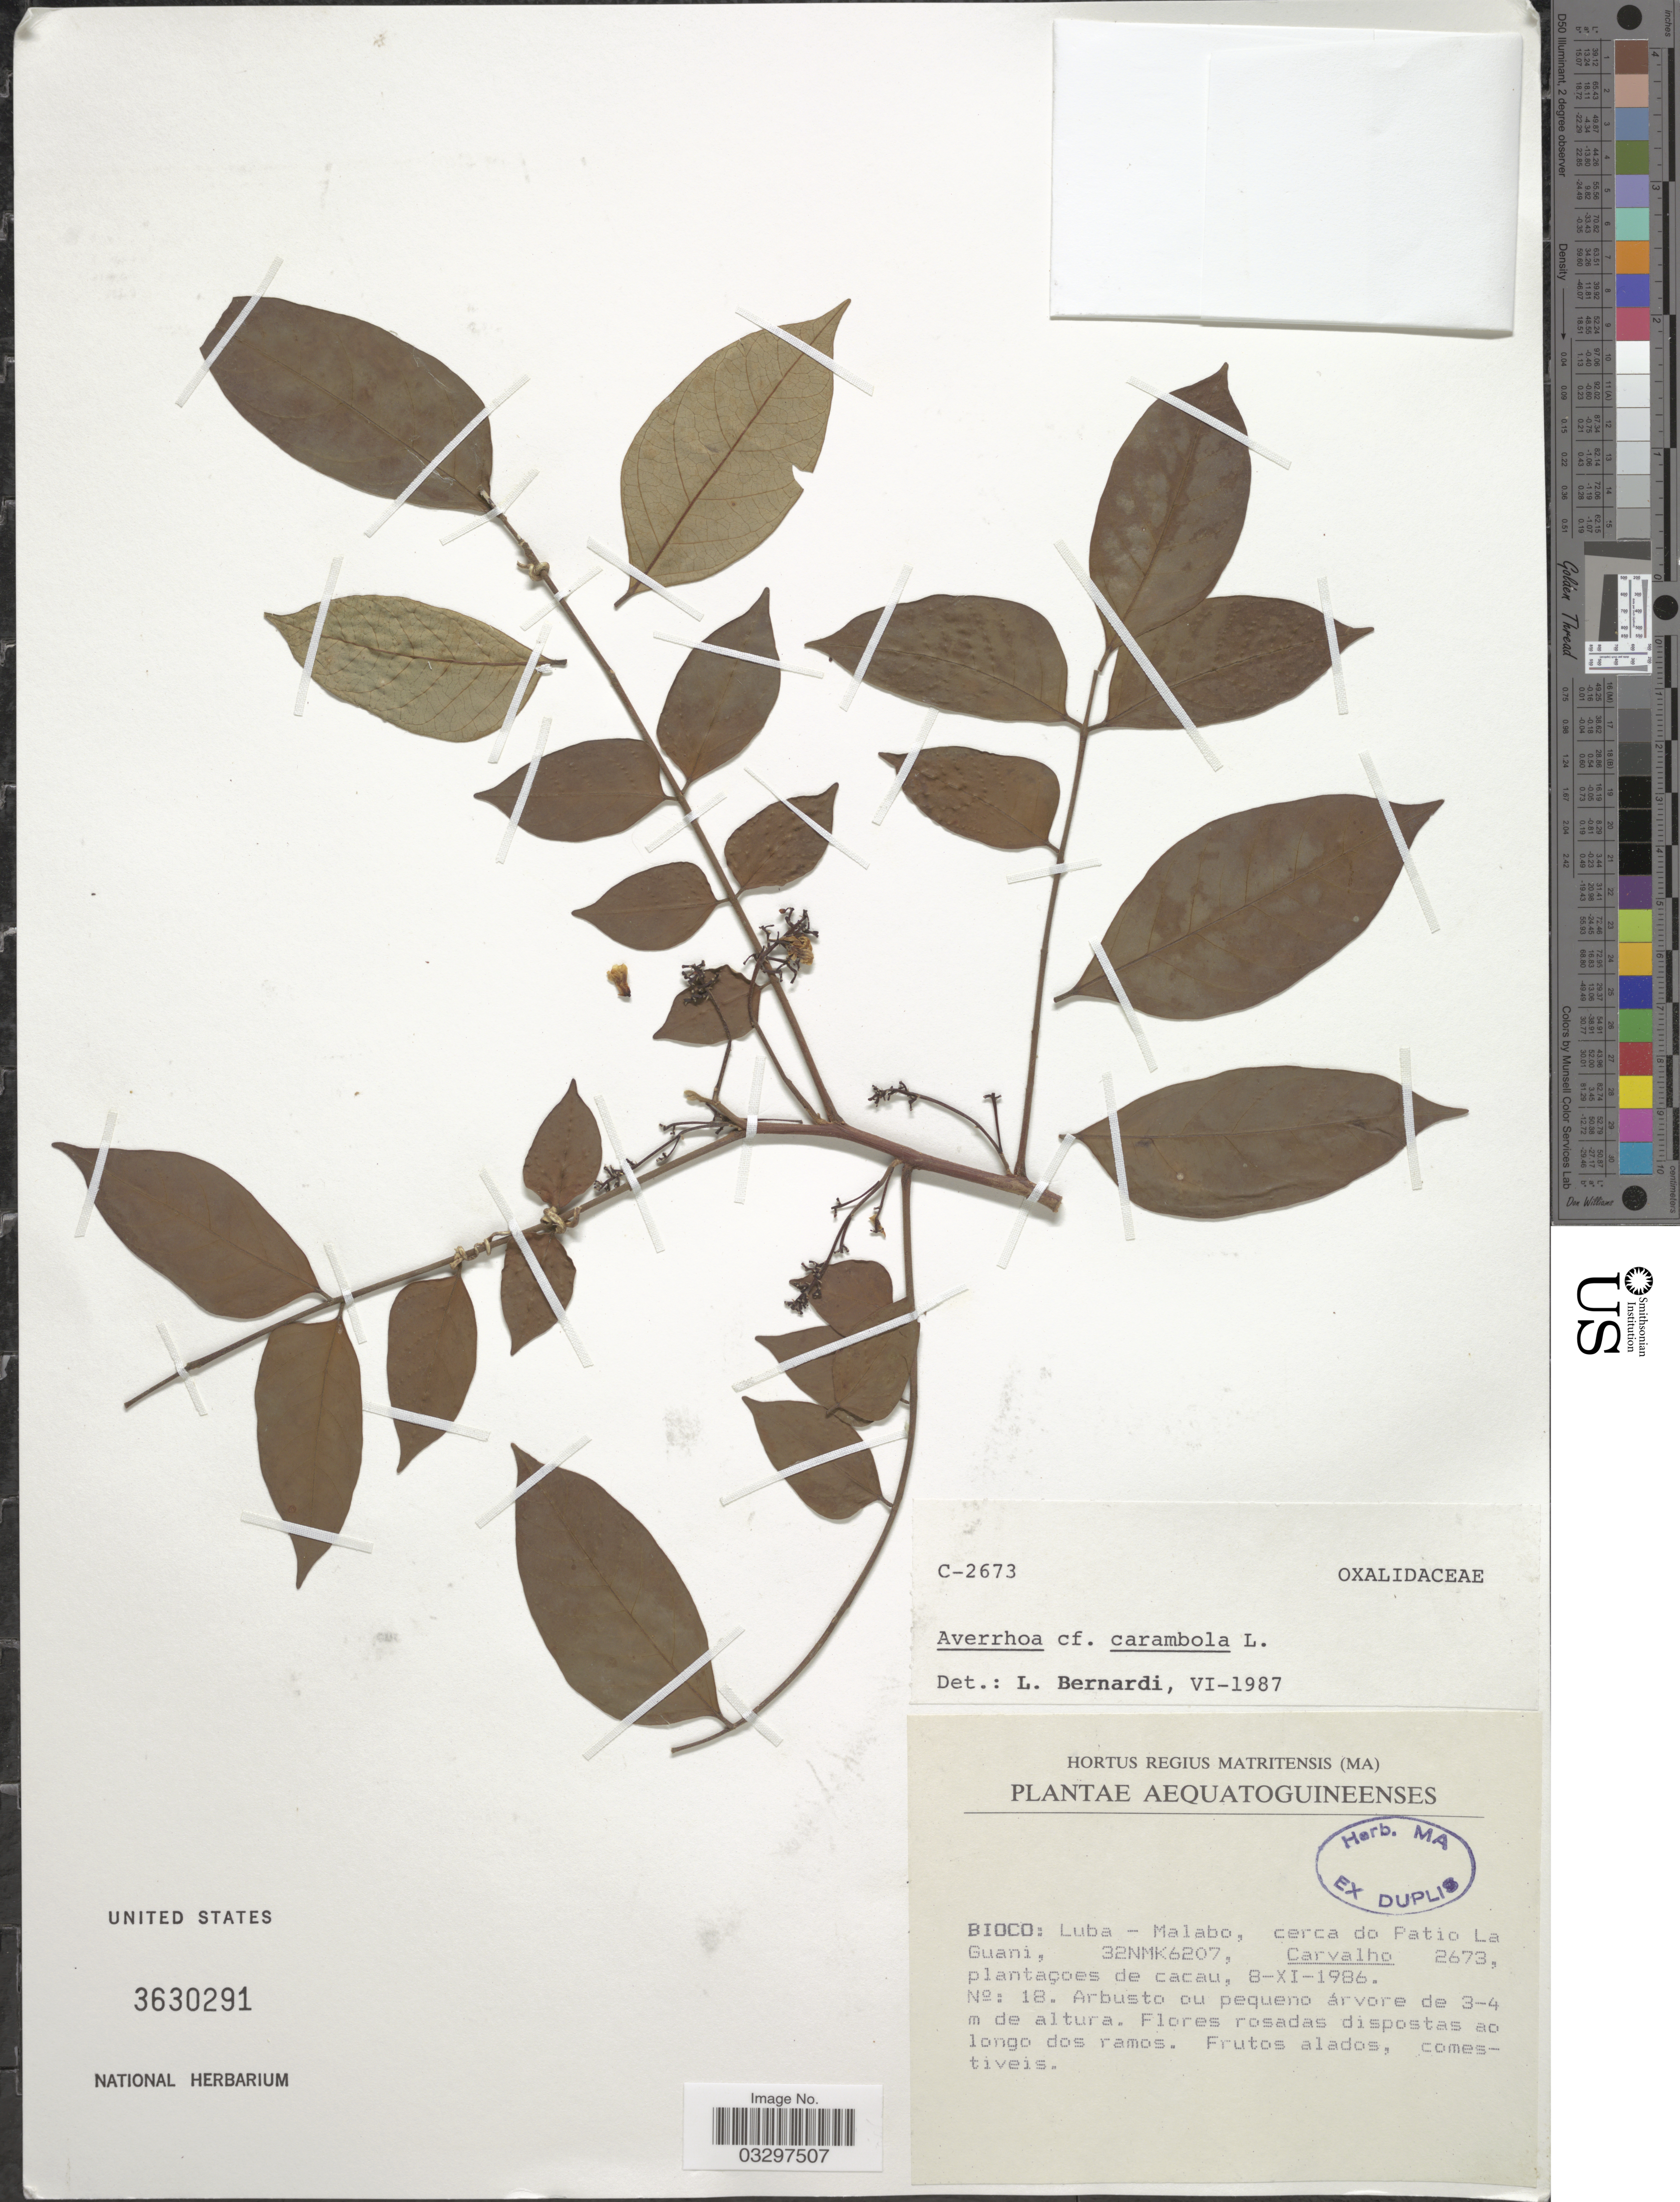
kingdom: Plantae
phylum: Tracheophyta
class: Magnoliopsida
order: Oxalidales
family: Oxalidaceae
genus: Averrhoa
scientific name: Averrhoa carambola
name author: L.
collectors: Carvalho, --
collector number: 2673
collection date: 1986-11-08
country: Equatorial Guinea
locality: Bioco: Luba - Malabo, cerca do Patio La Guani, 32NMK6207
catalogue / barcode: US 3630291